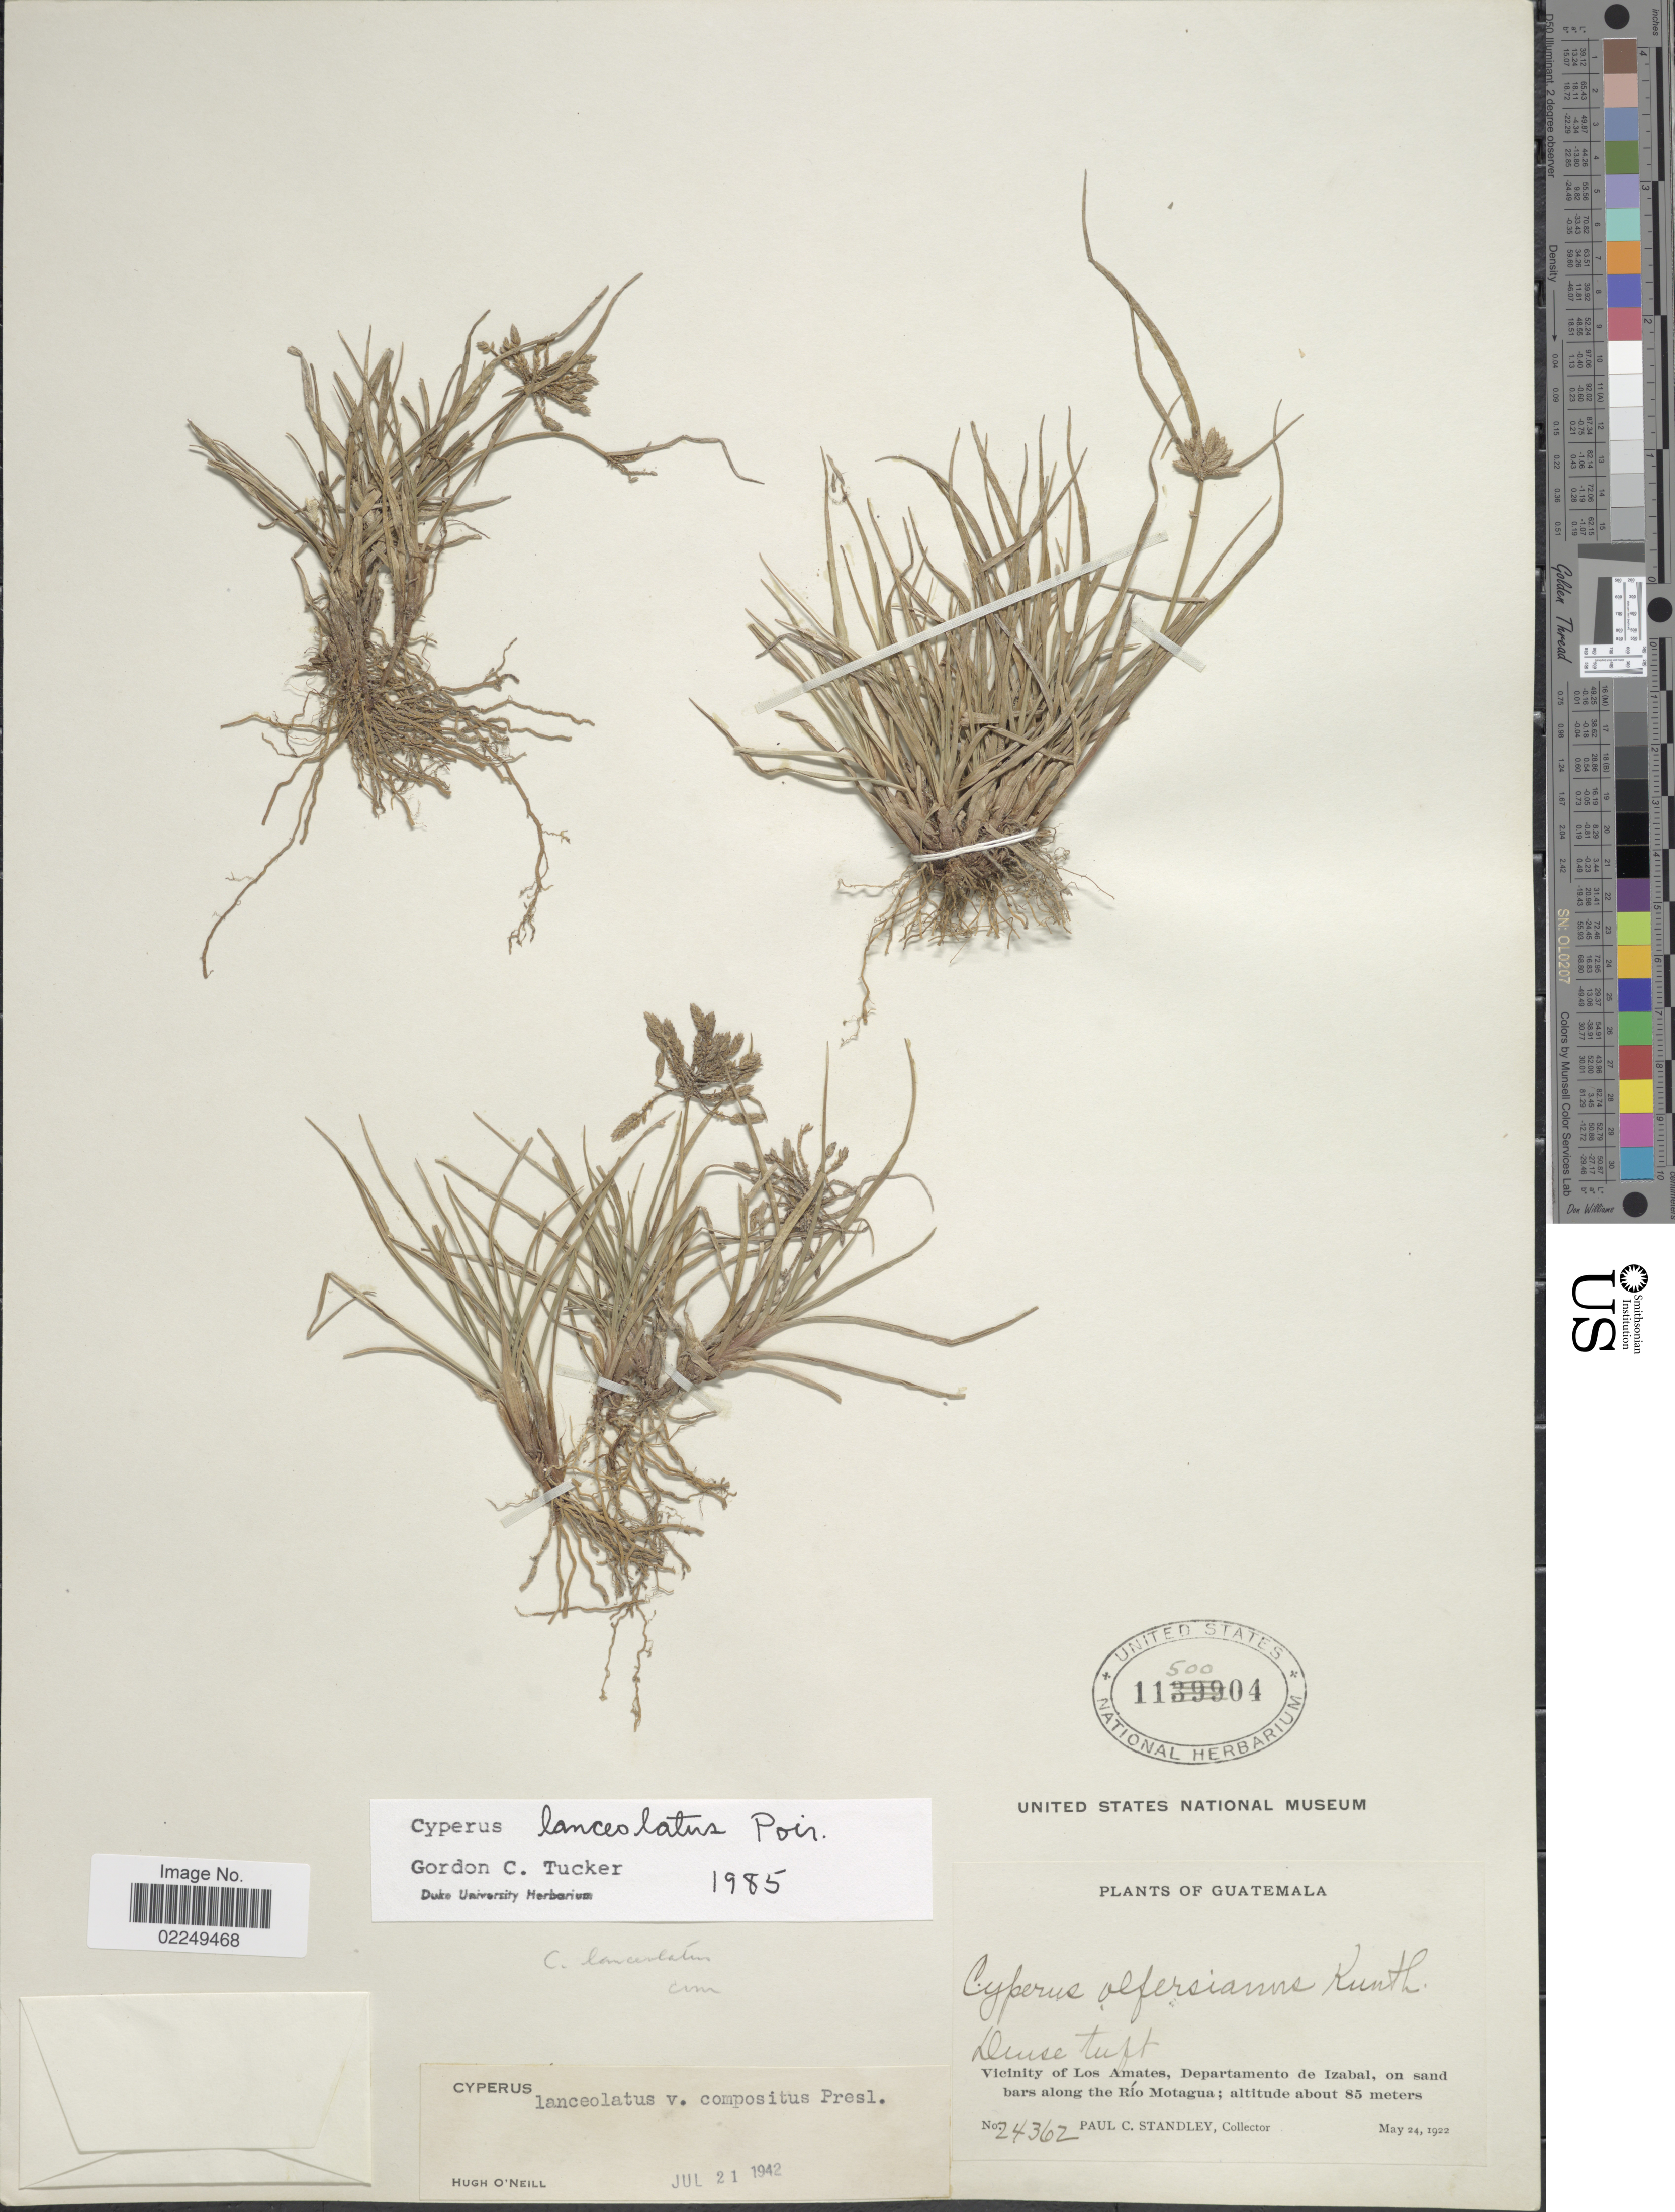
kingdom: Plantae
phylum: Tracheophyta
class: Liliopsida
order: Poales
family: Cyperaceae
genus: Cyperus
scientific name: Cyperus lanceolatus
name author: Poir.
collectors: P. C. Standley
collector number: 24362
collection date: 1922-05-24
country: Guatemala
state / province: Izabal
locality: Vicinity of Los Amates, Departamento de Izabal, on sand bars along the Rio Motagua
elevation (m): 85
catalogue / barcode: US 1150004